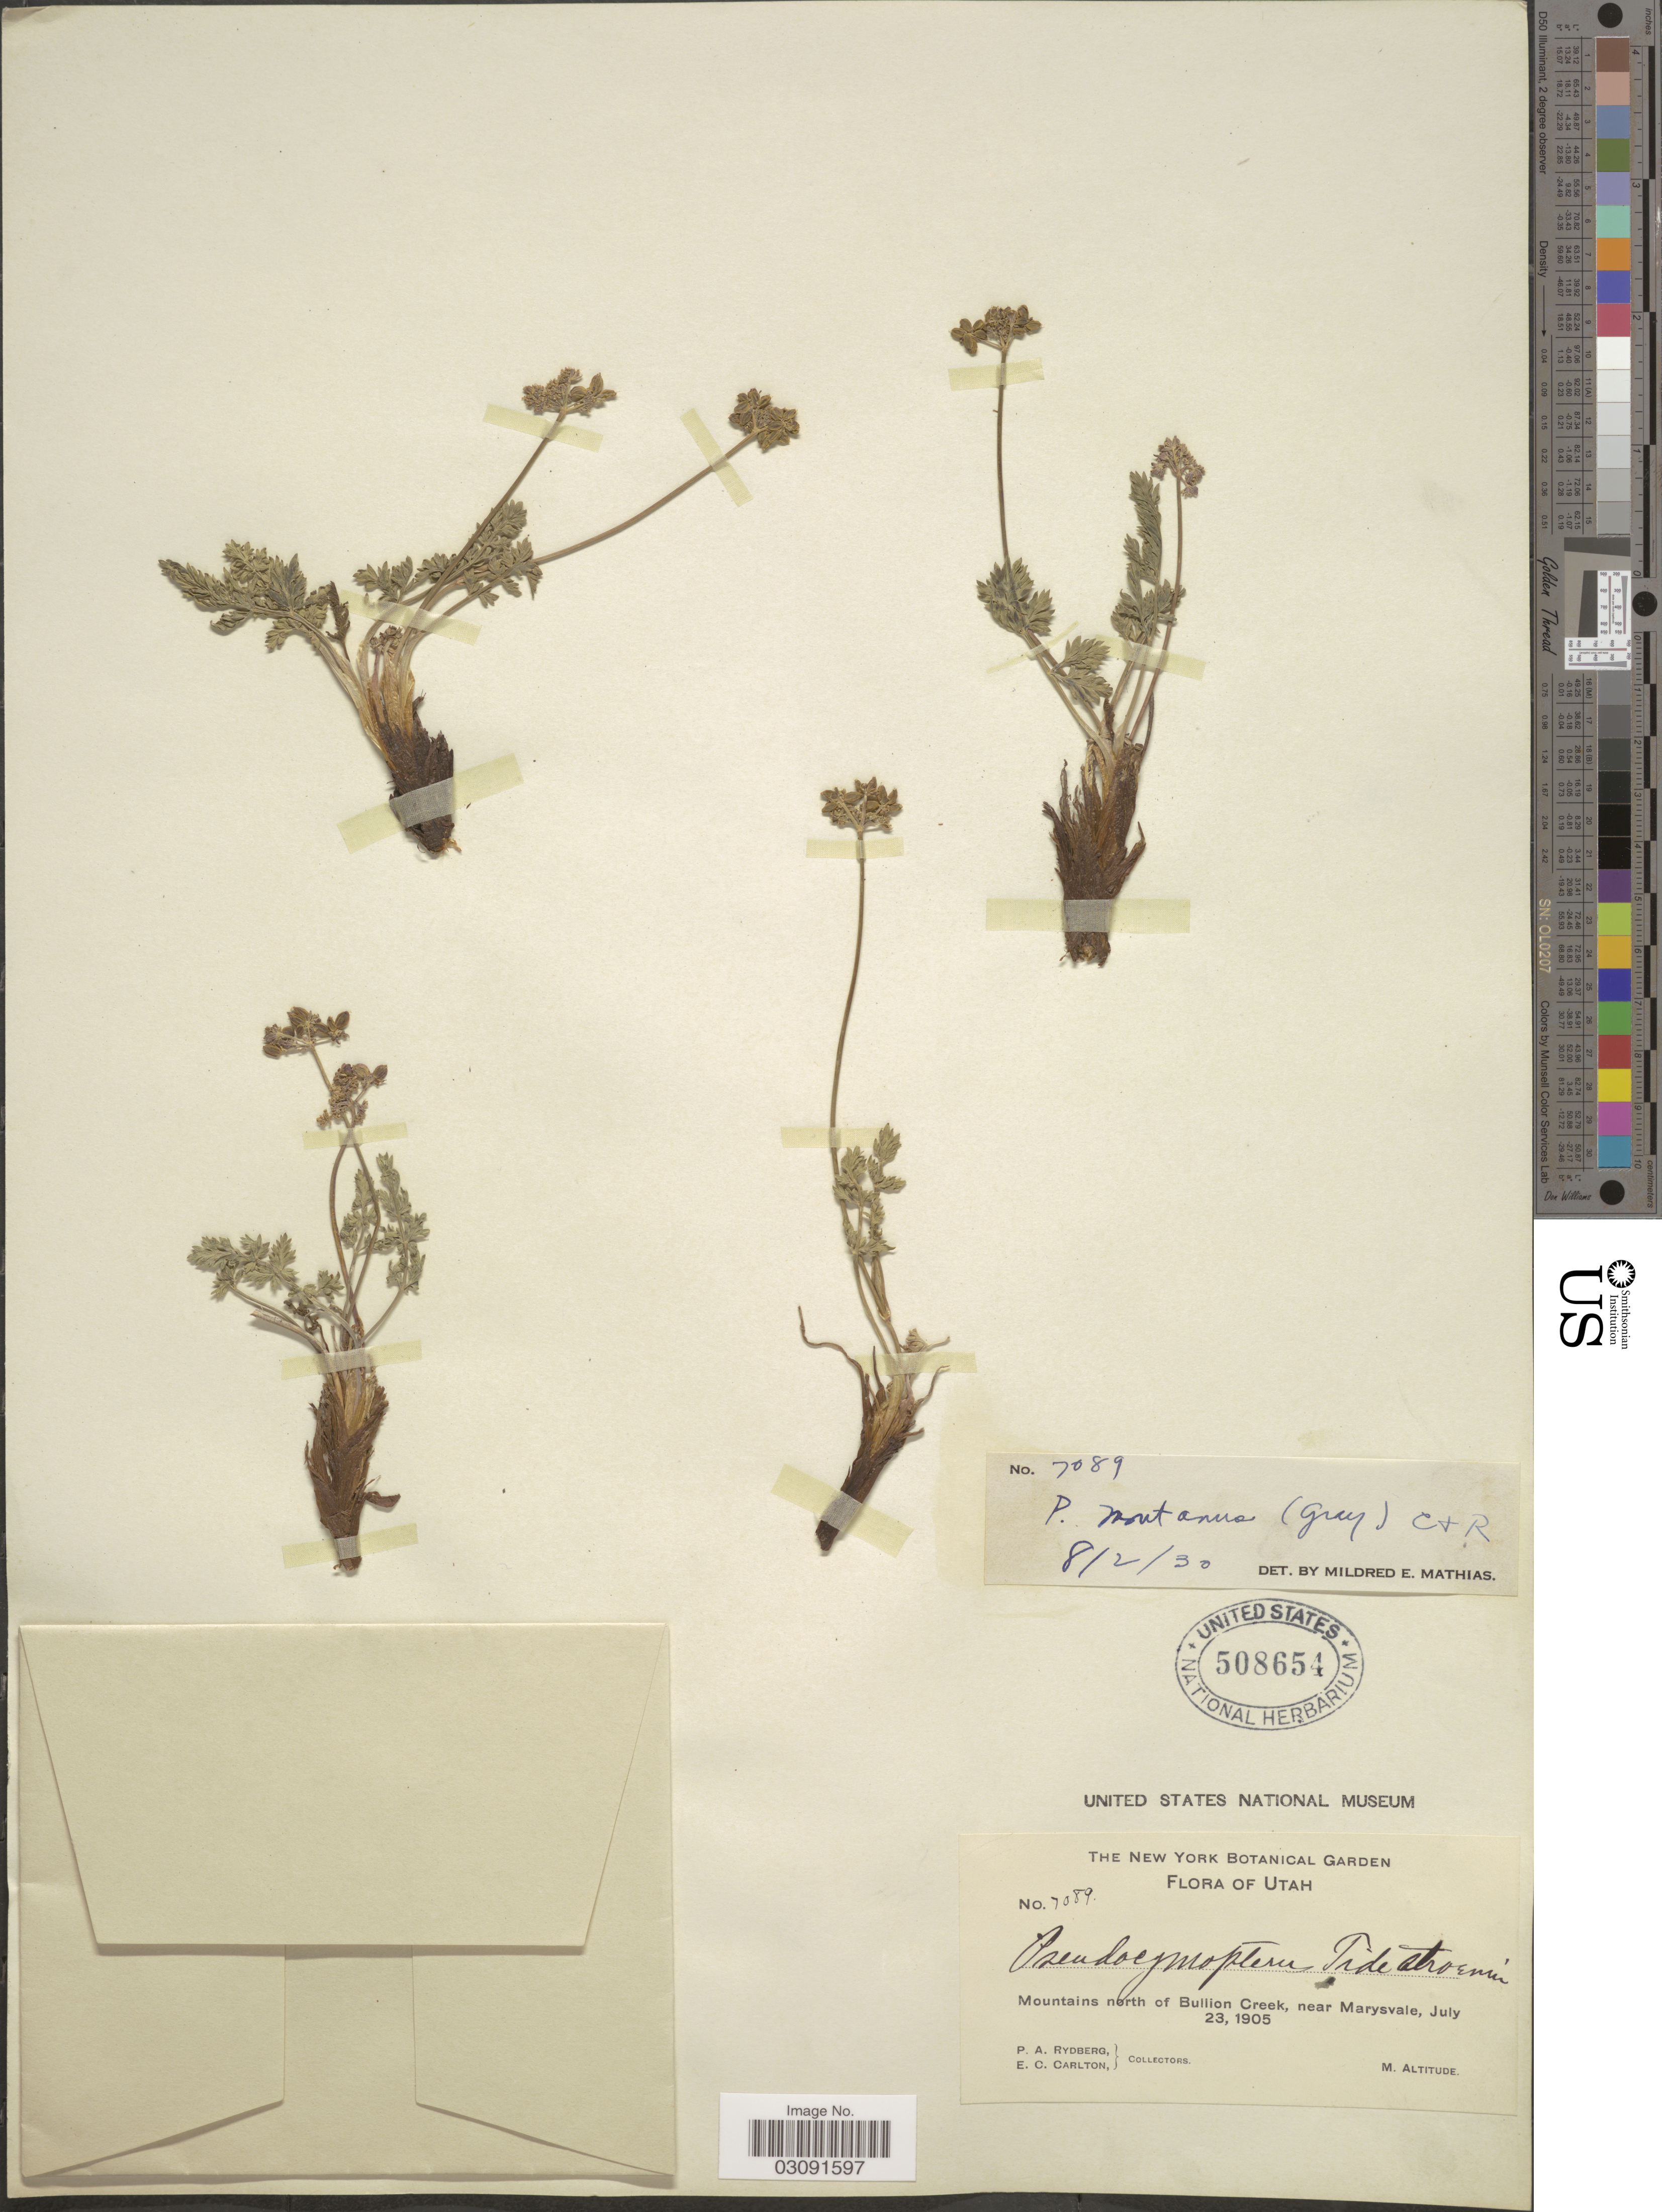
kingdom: Plantae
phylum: Tracheophyta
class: Magnoliopsida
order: Apiales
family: Apiaceae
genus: Pseudocymopterus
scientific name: Pseudocymopterus montanus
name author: (A. Gray) J.M. Coult. & Rose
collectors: P. A. Rydberg & E. Carlton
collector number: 7089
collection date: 1905-07-23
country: United States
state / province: Utah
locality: Mountains north of Bullion Creek, near Marysvale.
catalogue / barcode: US 508654